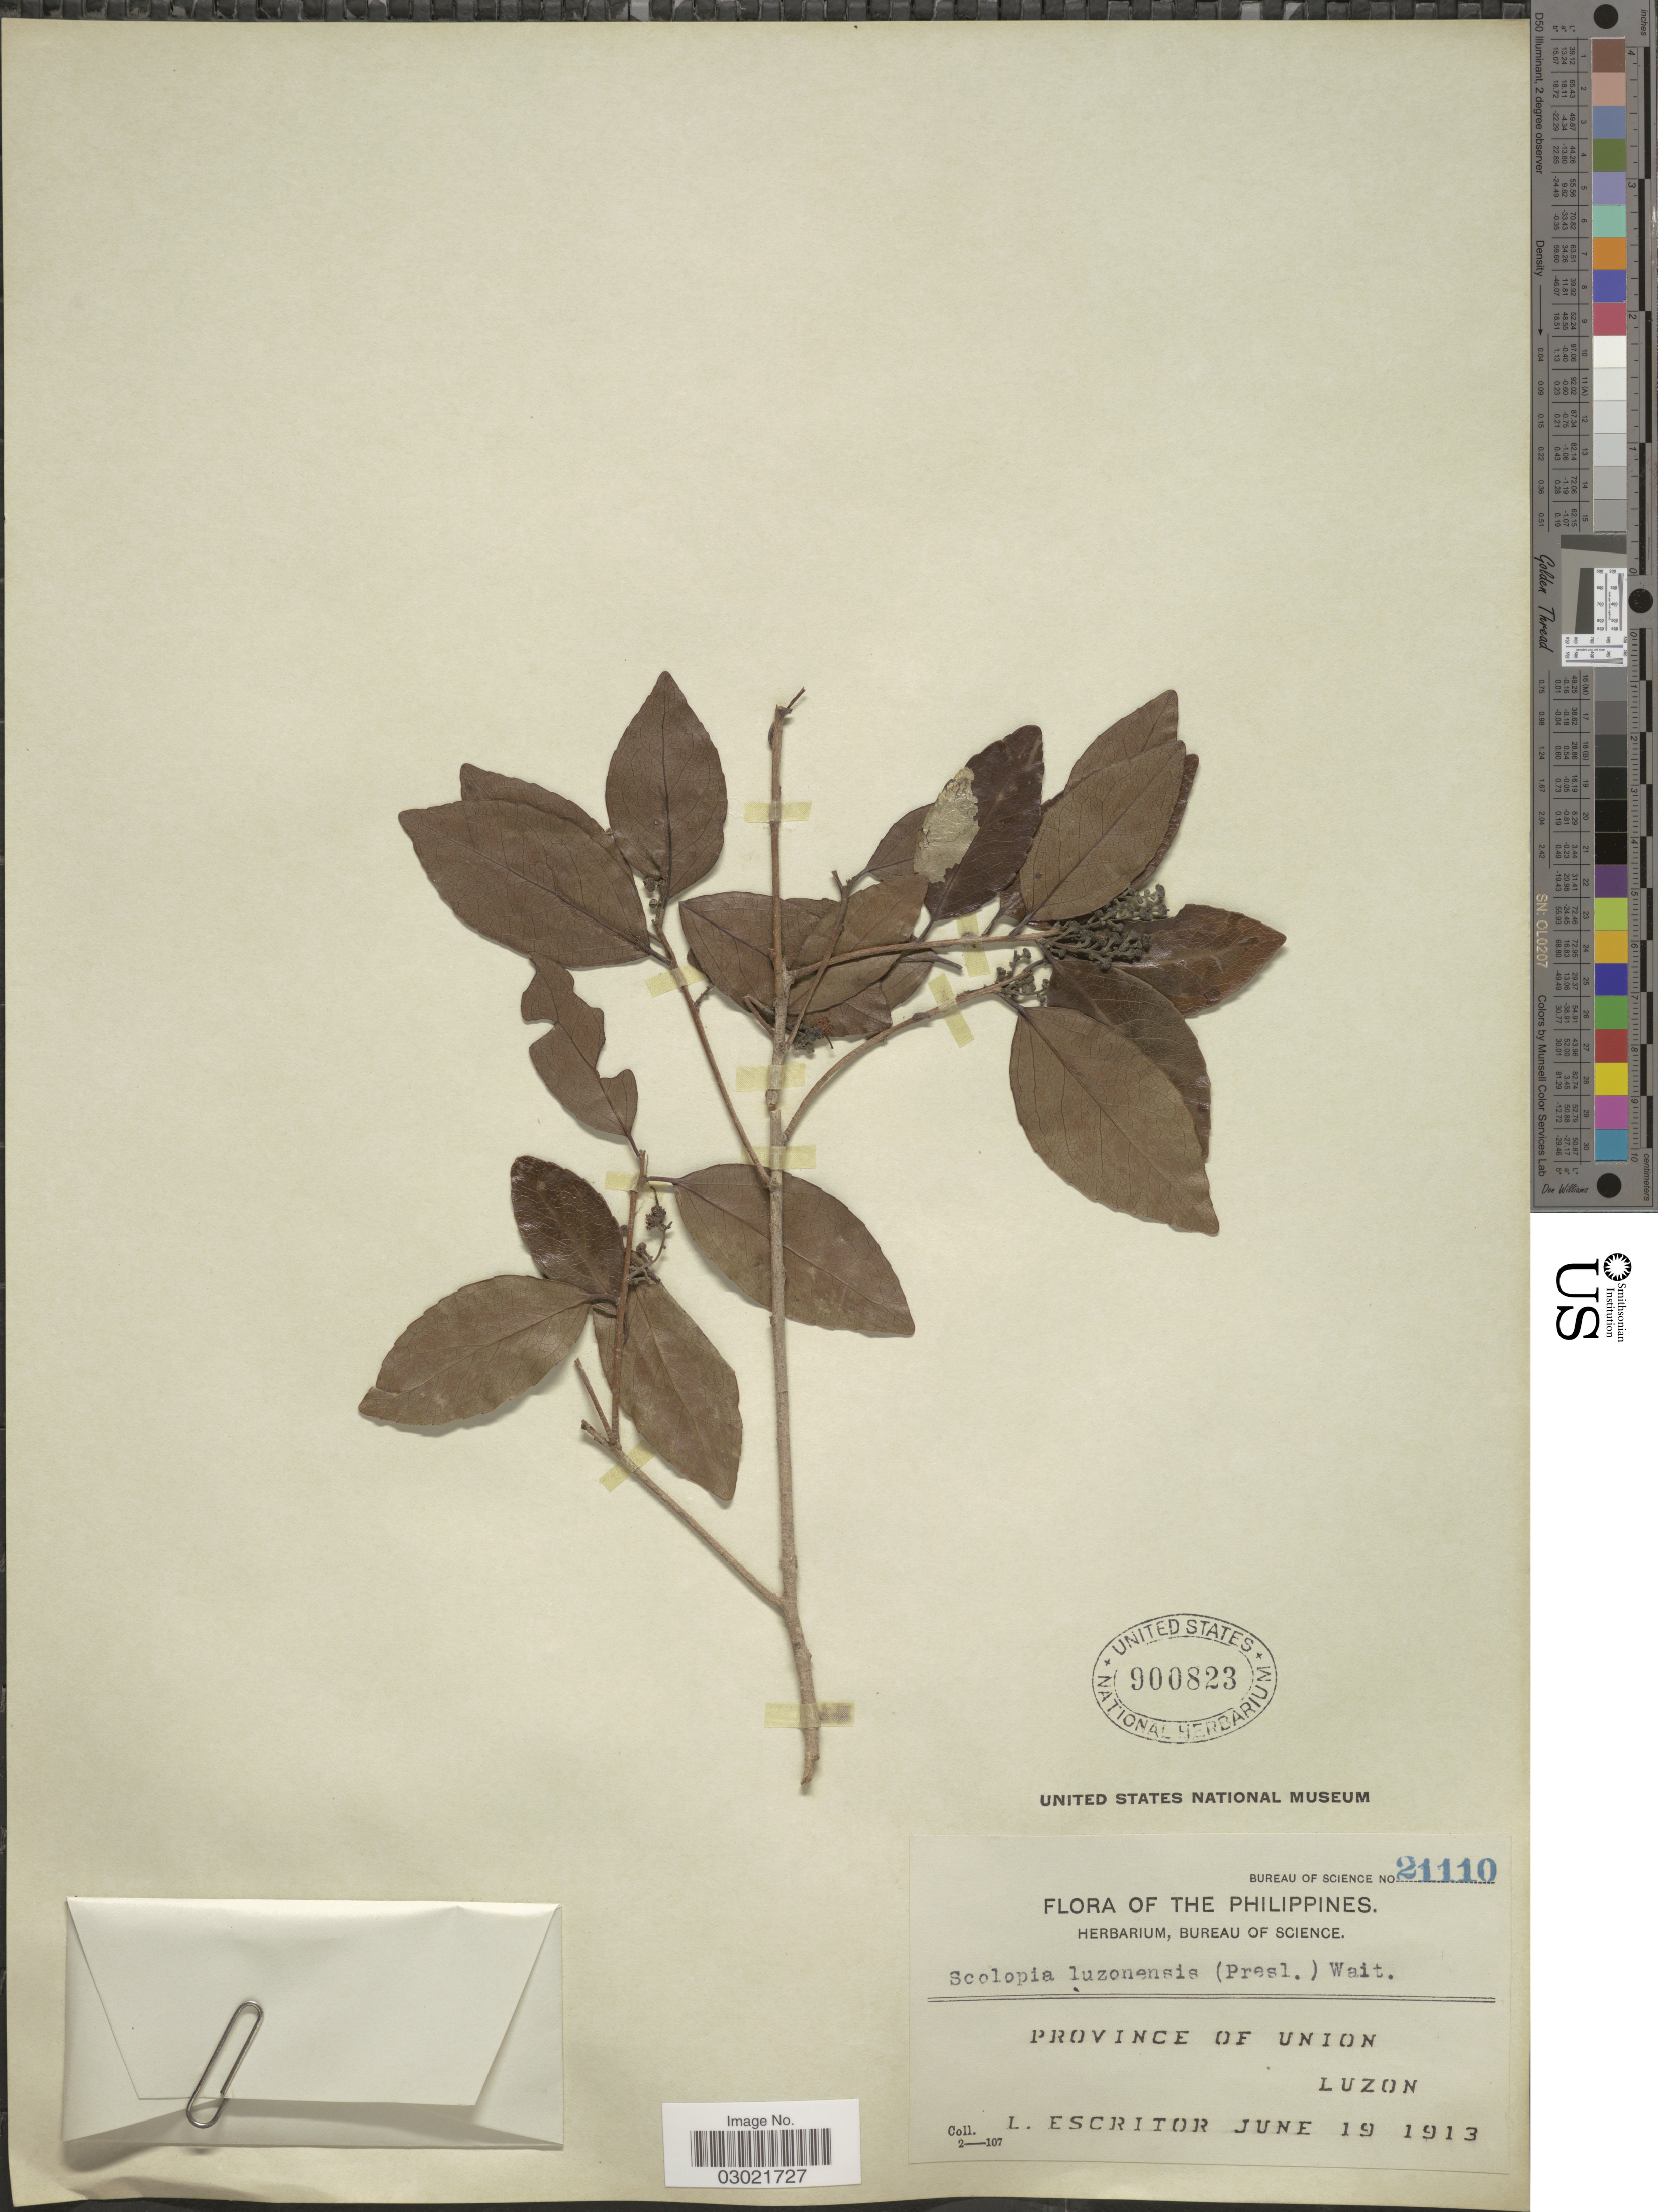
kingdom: Plantae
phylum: Tracheophyta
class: Magnoliopsida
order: Malpighiales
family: Salicaceae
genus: Scolopia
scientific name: Scolopia luzonensis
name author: (C. Presl) Warb.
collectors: L. Escritor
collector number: Bureau of Science 21110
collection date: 1913-06-19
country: Philippines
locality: Province of Union. Luzon.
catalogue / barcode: US 900823